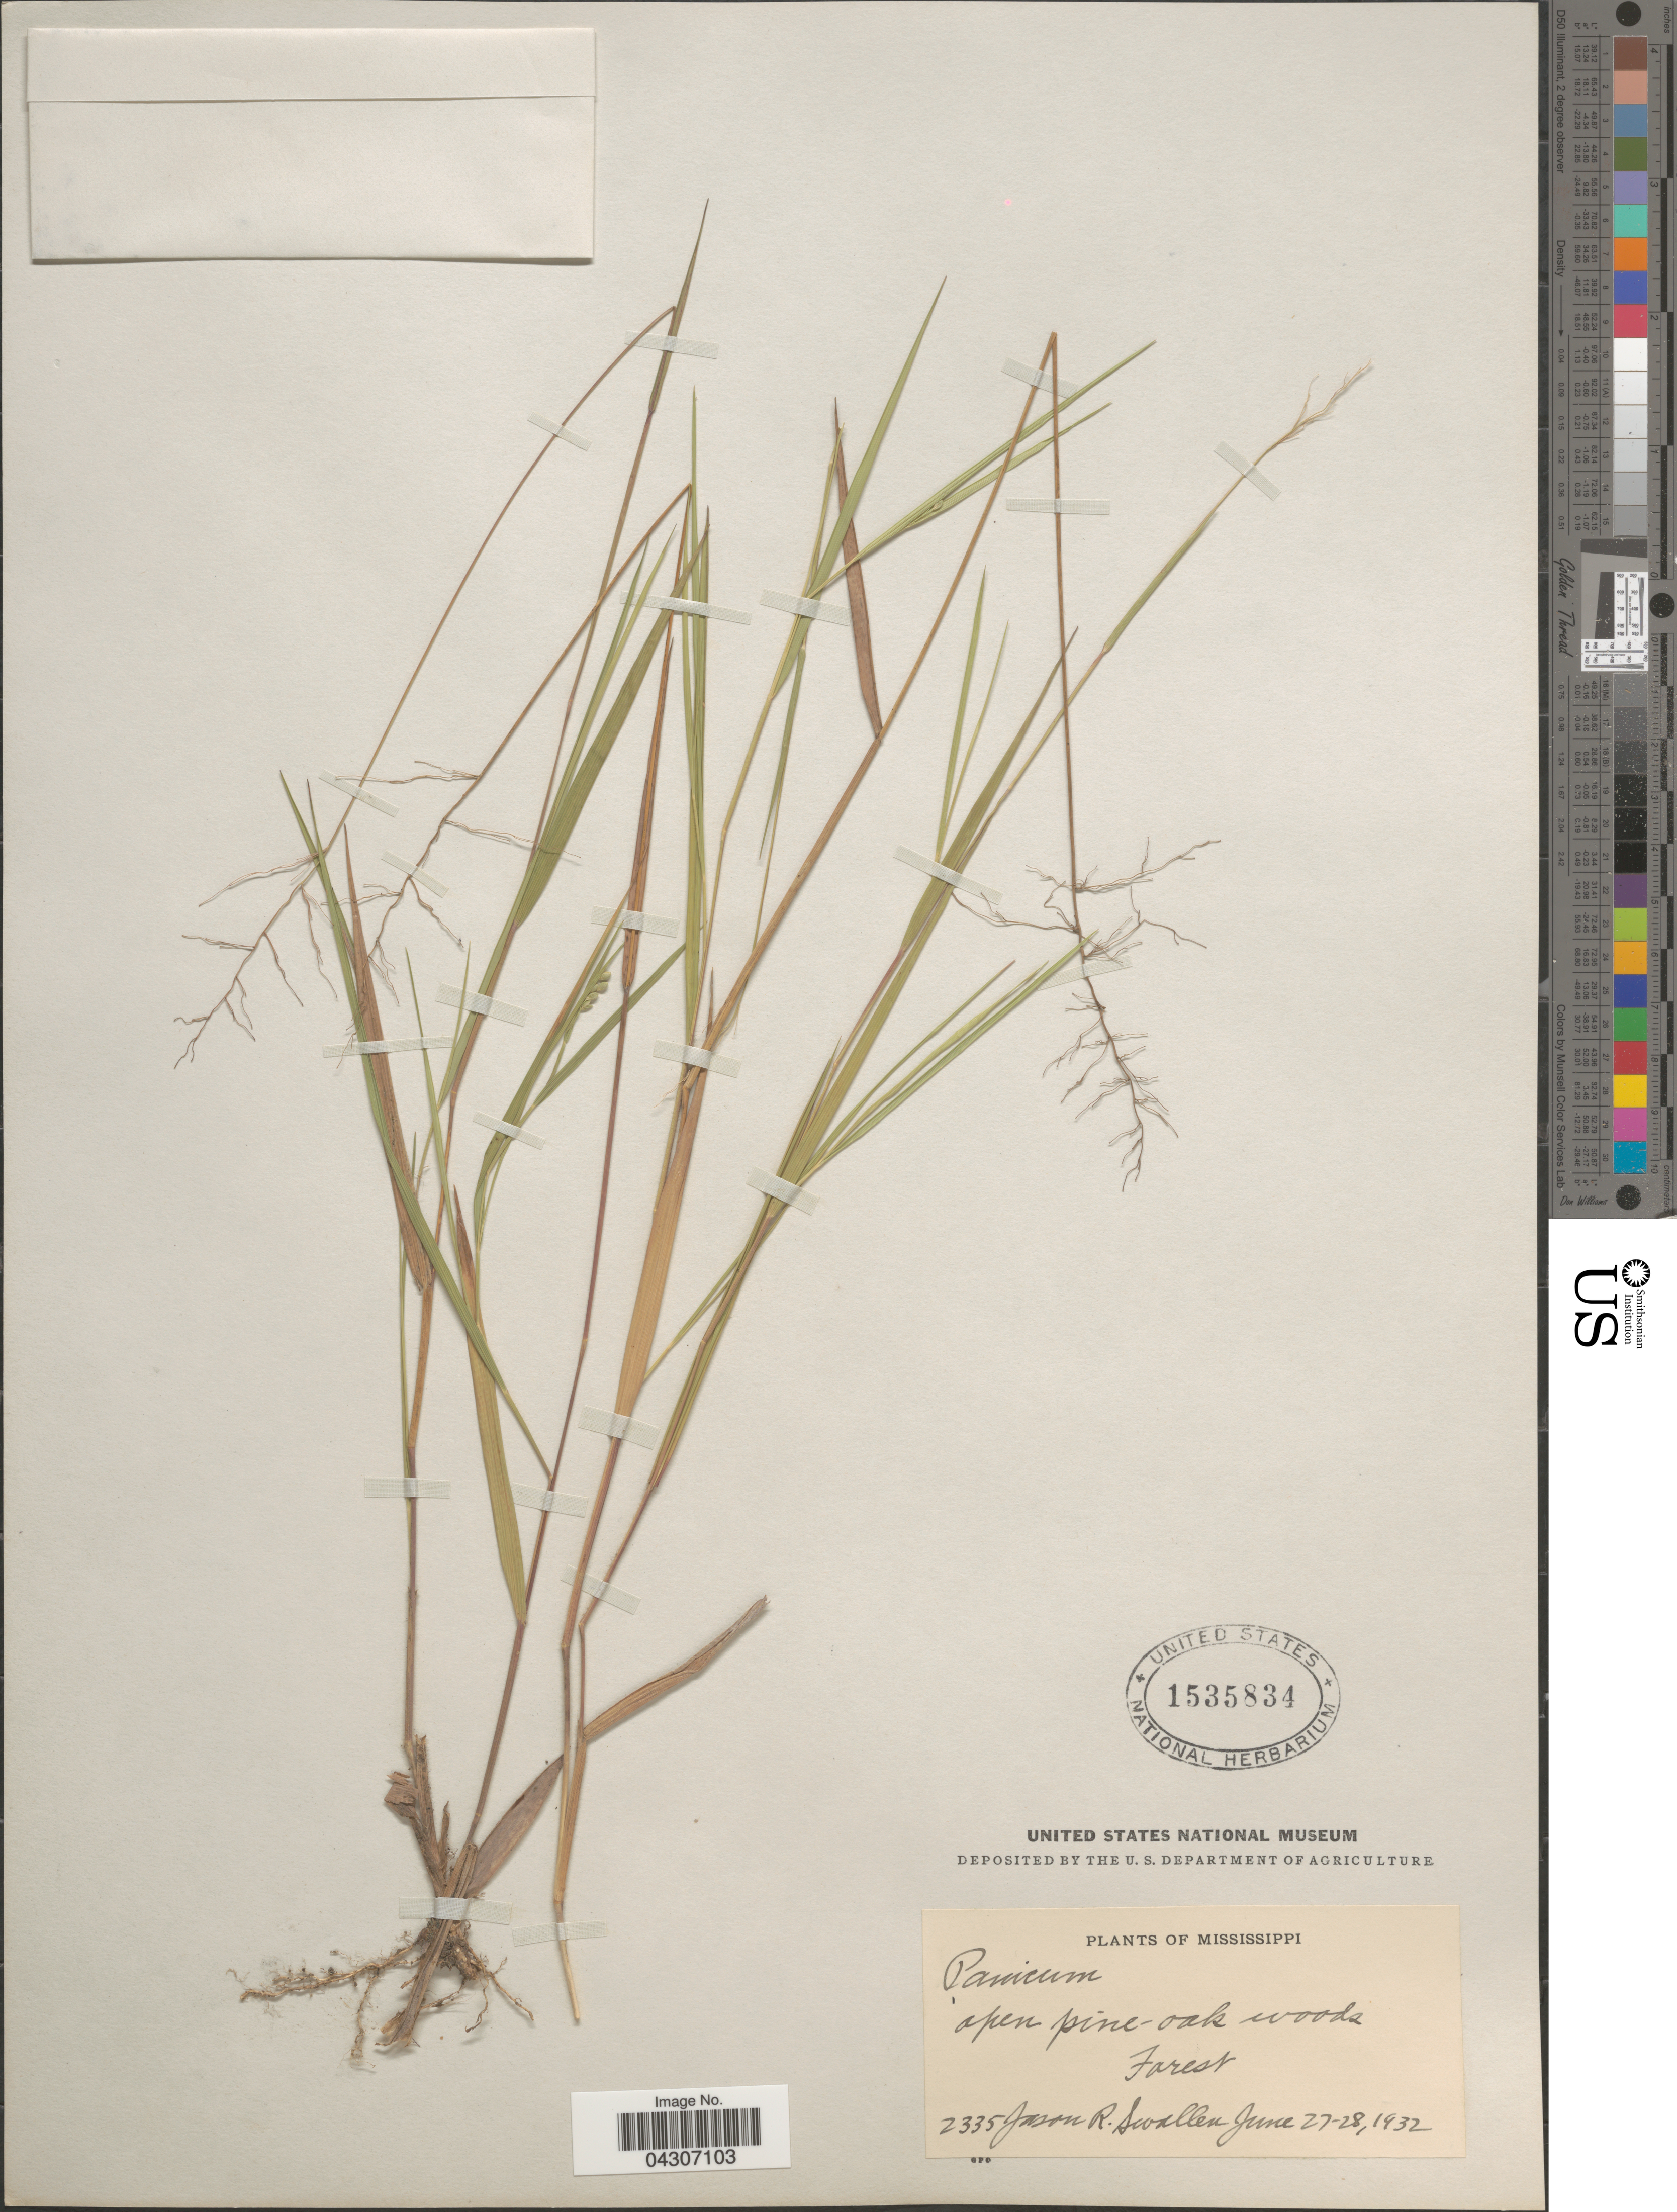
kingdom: Plantae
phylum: Tracheophyta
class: Liliopsida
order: Poales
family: Poaceae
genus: Dichanthelium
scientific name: Dichanthelium aciculare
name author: (Desv. ex Poir.) Gould & C.A. Clark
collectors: J. R. Swallen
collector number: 2335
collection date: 1932-06-27/1932-06-28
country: United States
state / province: Mississippi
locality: Open pine-oak woods Forest.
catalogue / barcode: US 1535834